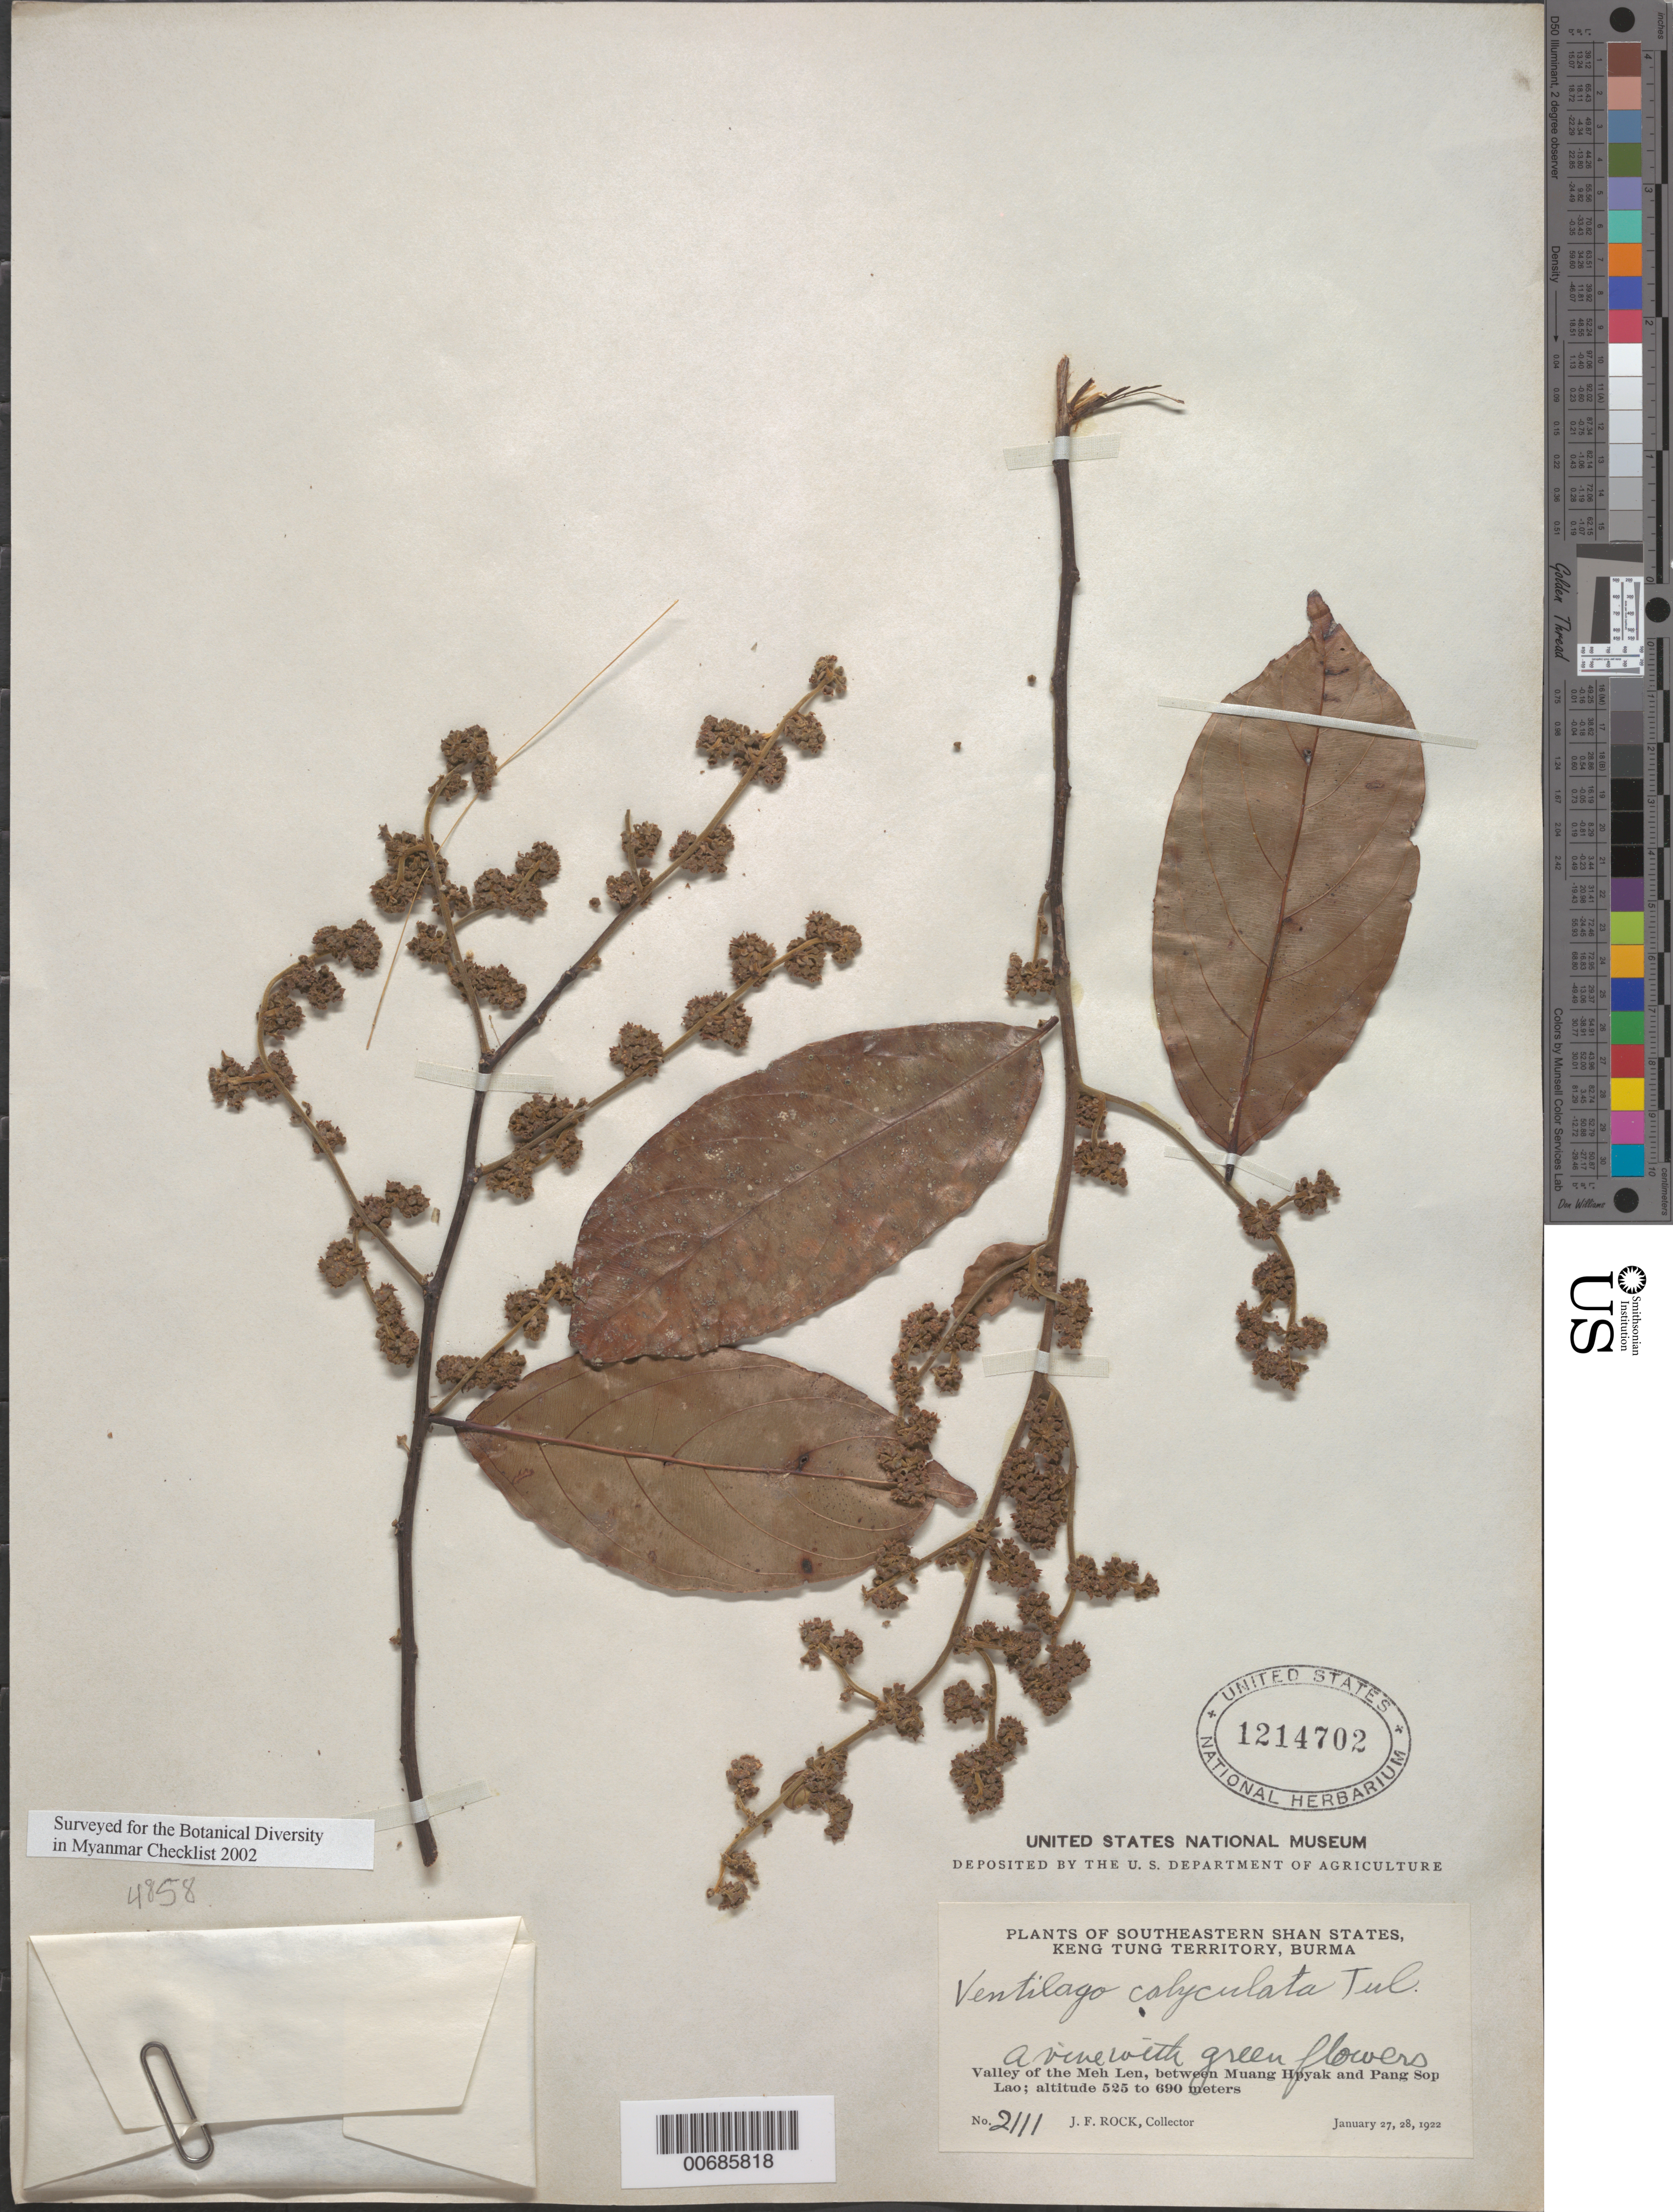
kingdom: Plantae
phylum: Tracheophyta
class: Magnoliopsida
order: Rosales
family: Rhamnaceae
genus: Ventilago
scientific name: Ventilago calyculata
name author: Tul.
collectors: J. F. Rock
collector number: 2111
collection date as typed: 27 Jan 1922 to 28 Jan 1922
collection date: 1922-01-27/1922-01-28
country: Myanmar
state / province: Shan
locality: Southeastern Shan States, Keng Tung Terr., Meh Len valley, betw. Muang Hpyak & Pang Sop Lao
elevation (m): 525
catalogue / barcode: US 1214702